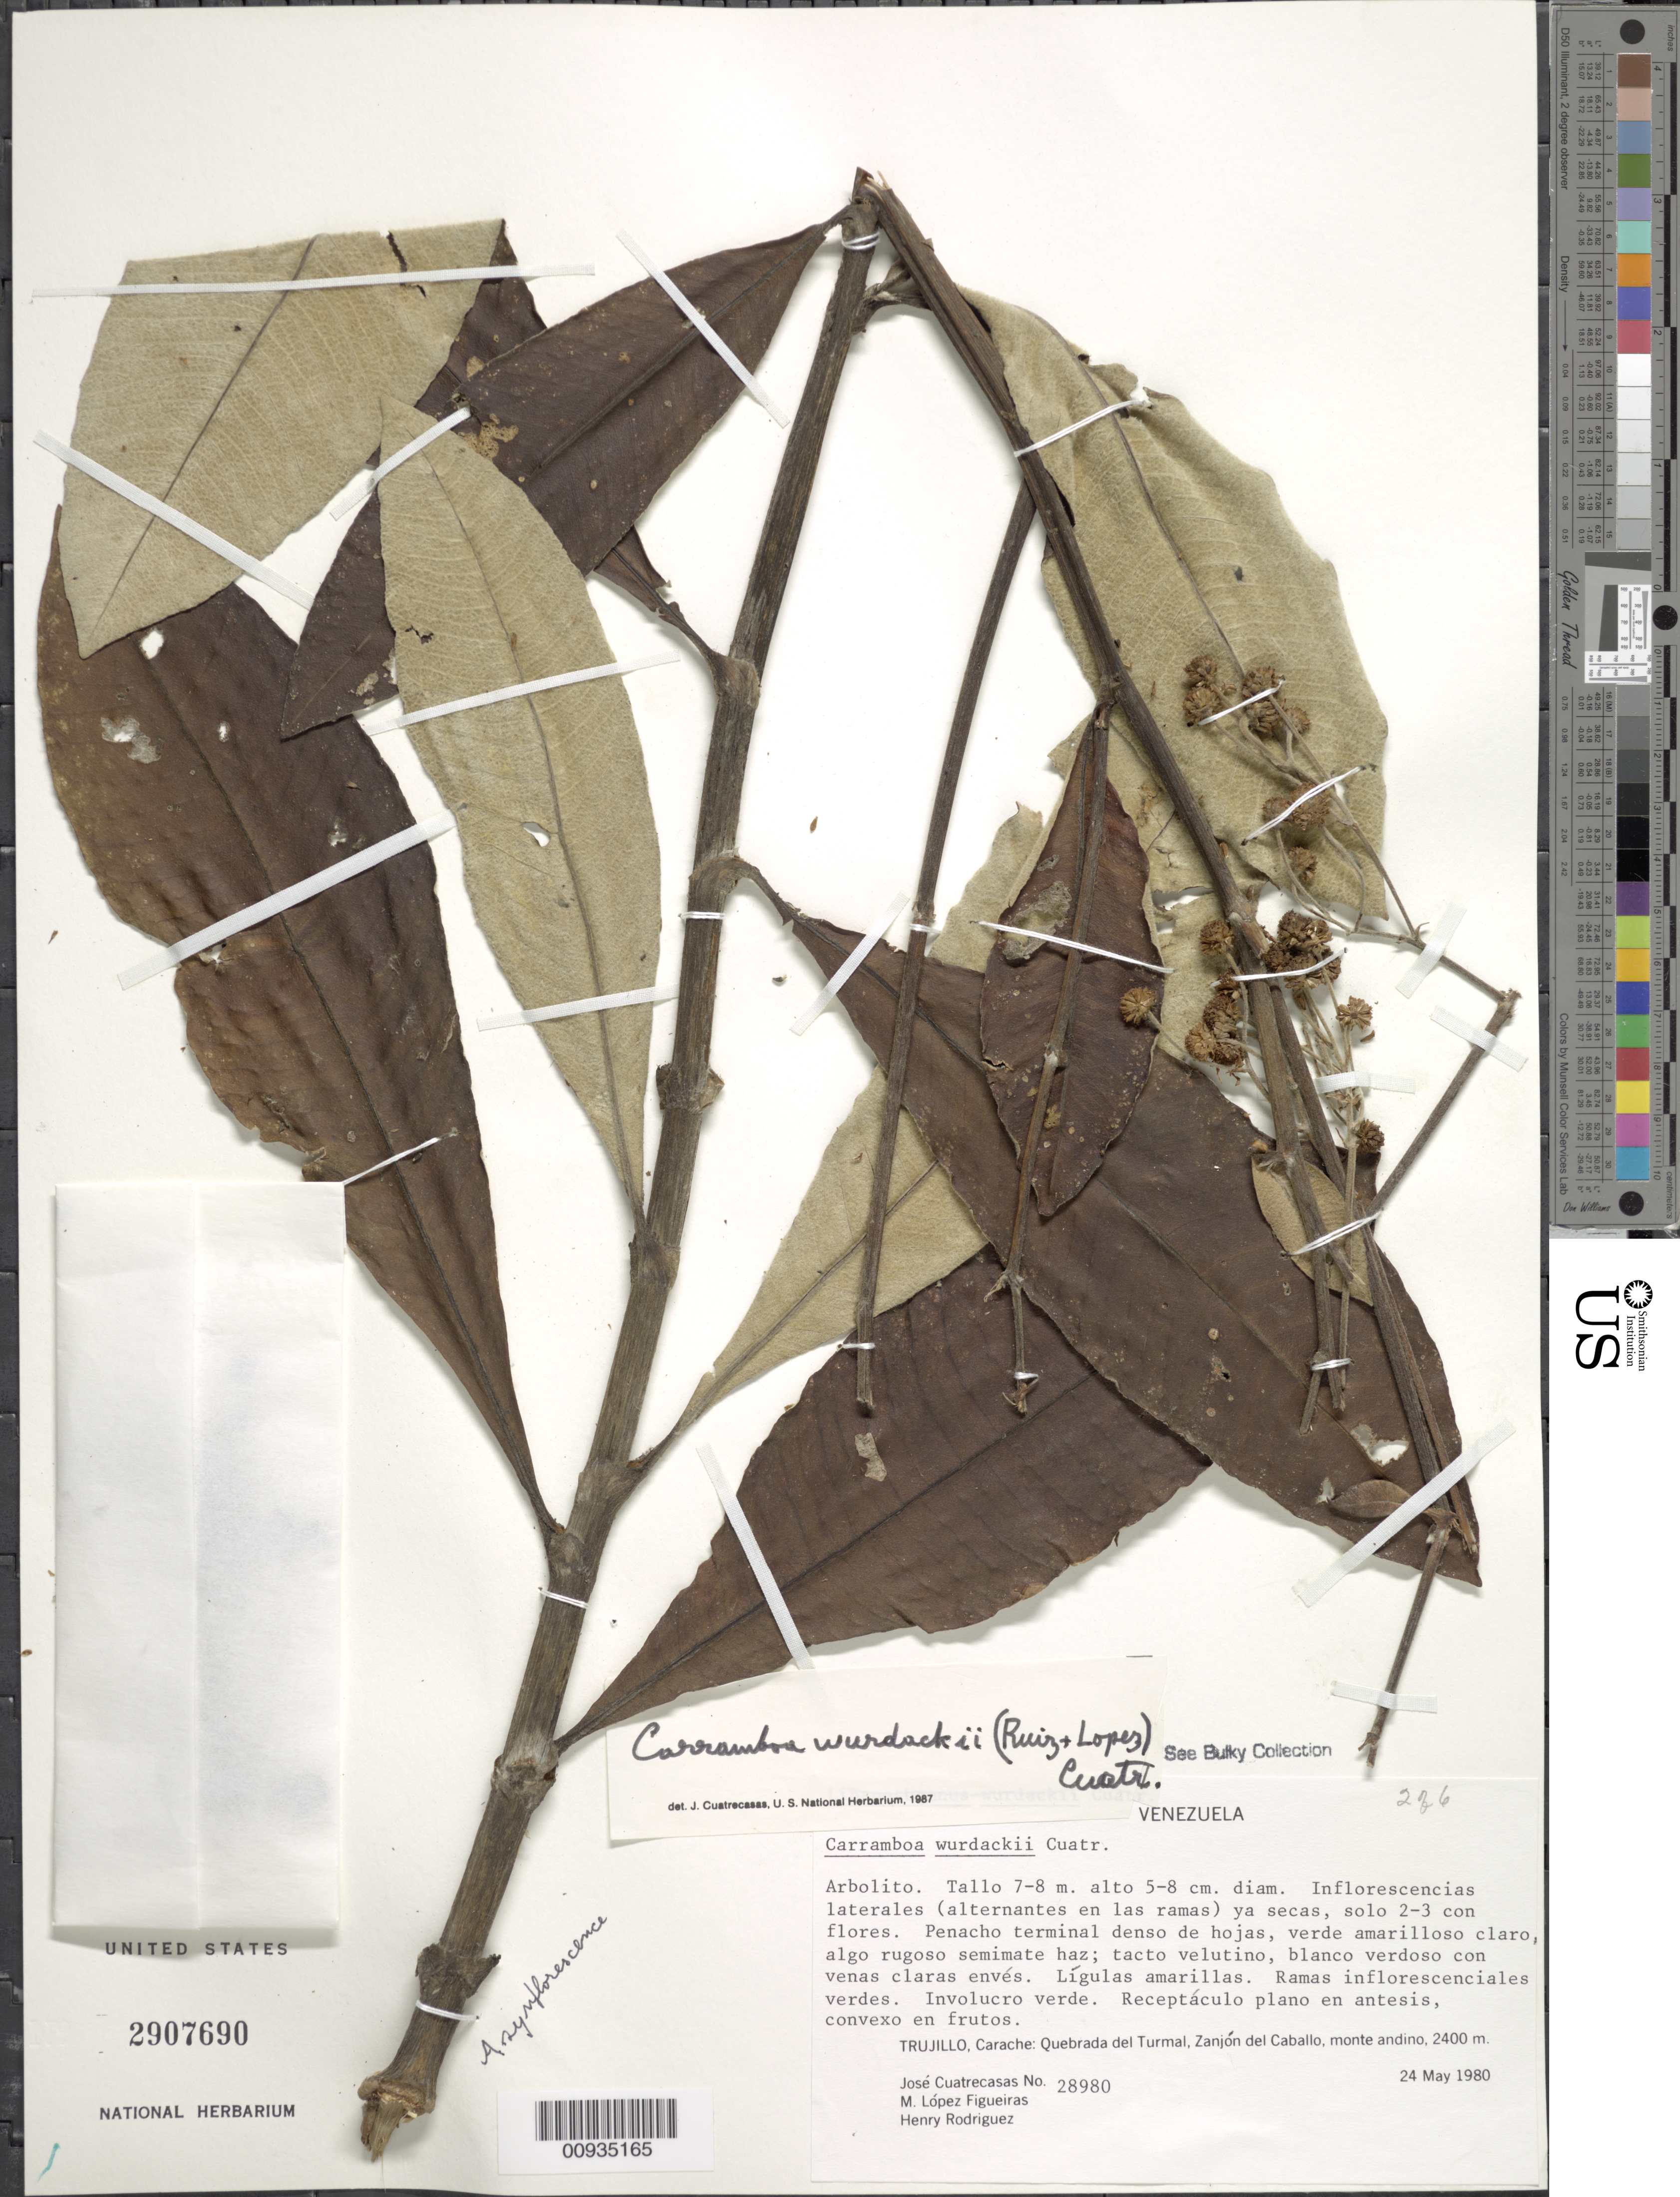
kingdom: Plantae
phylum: Tracheophyta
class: Magnoliopsida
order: Asterales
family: Asteraceae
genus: Carramboa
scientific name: Carramboa wurdackii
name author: (Ruíz-Terán & López Fig.) Cuatrec.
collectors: J. Cuatrecasas, M. López Figueiras & H. A. Rodriguez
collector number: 28980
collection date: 1980-05-24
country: Venezuela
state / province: Trujillo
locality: Carache: Quebrada del Turmal, Zanjón del caballo, monte andino.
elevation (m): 2400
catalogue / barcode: US 2907690